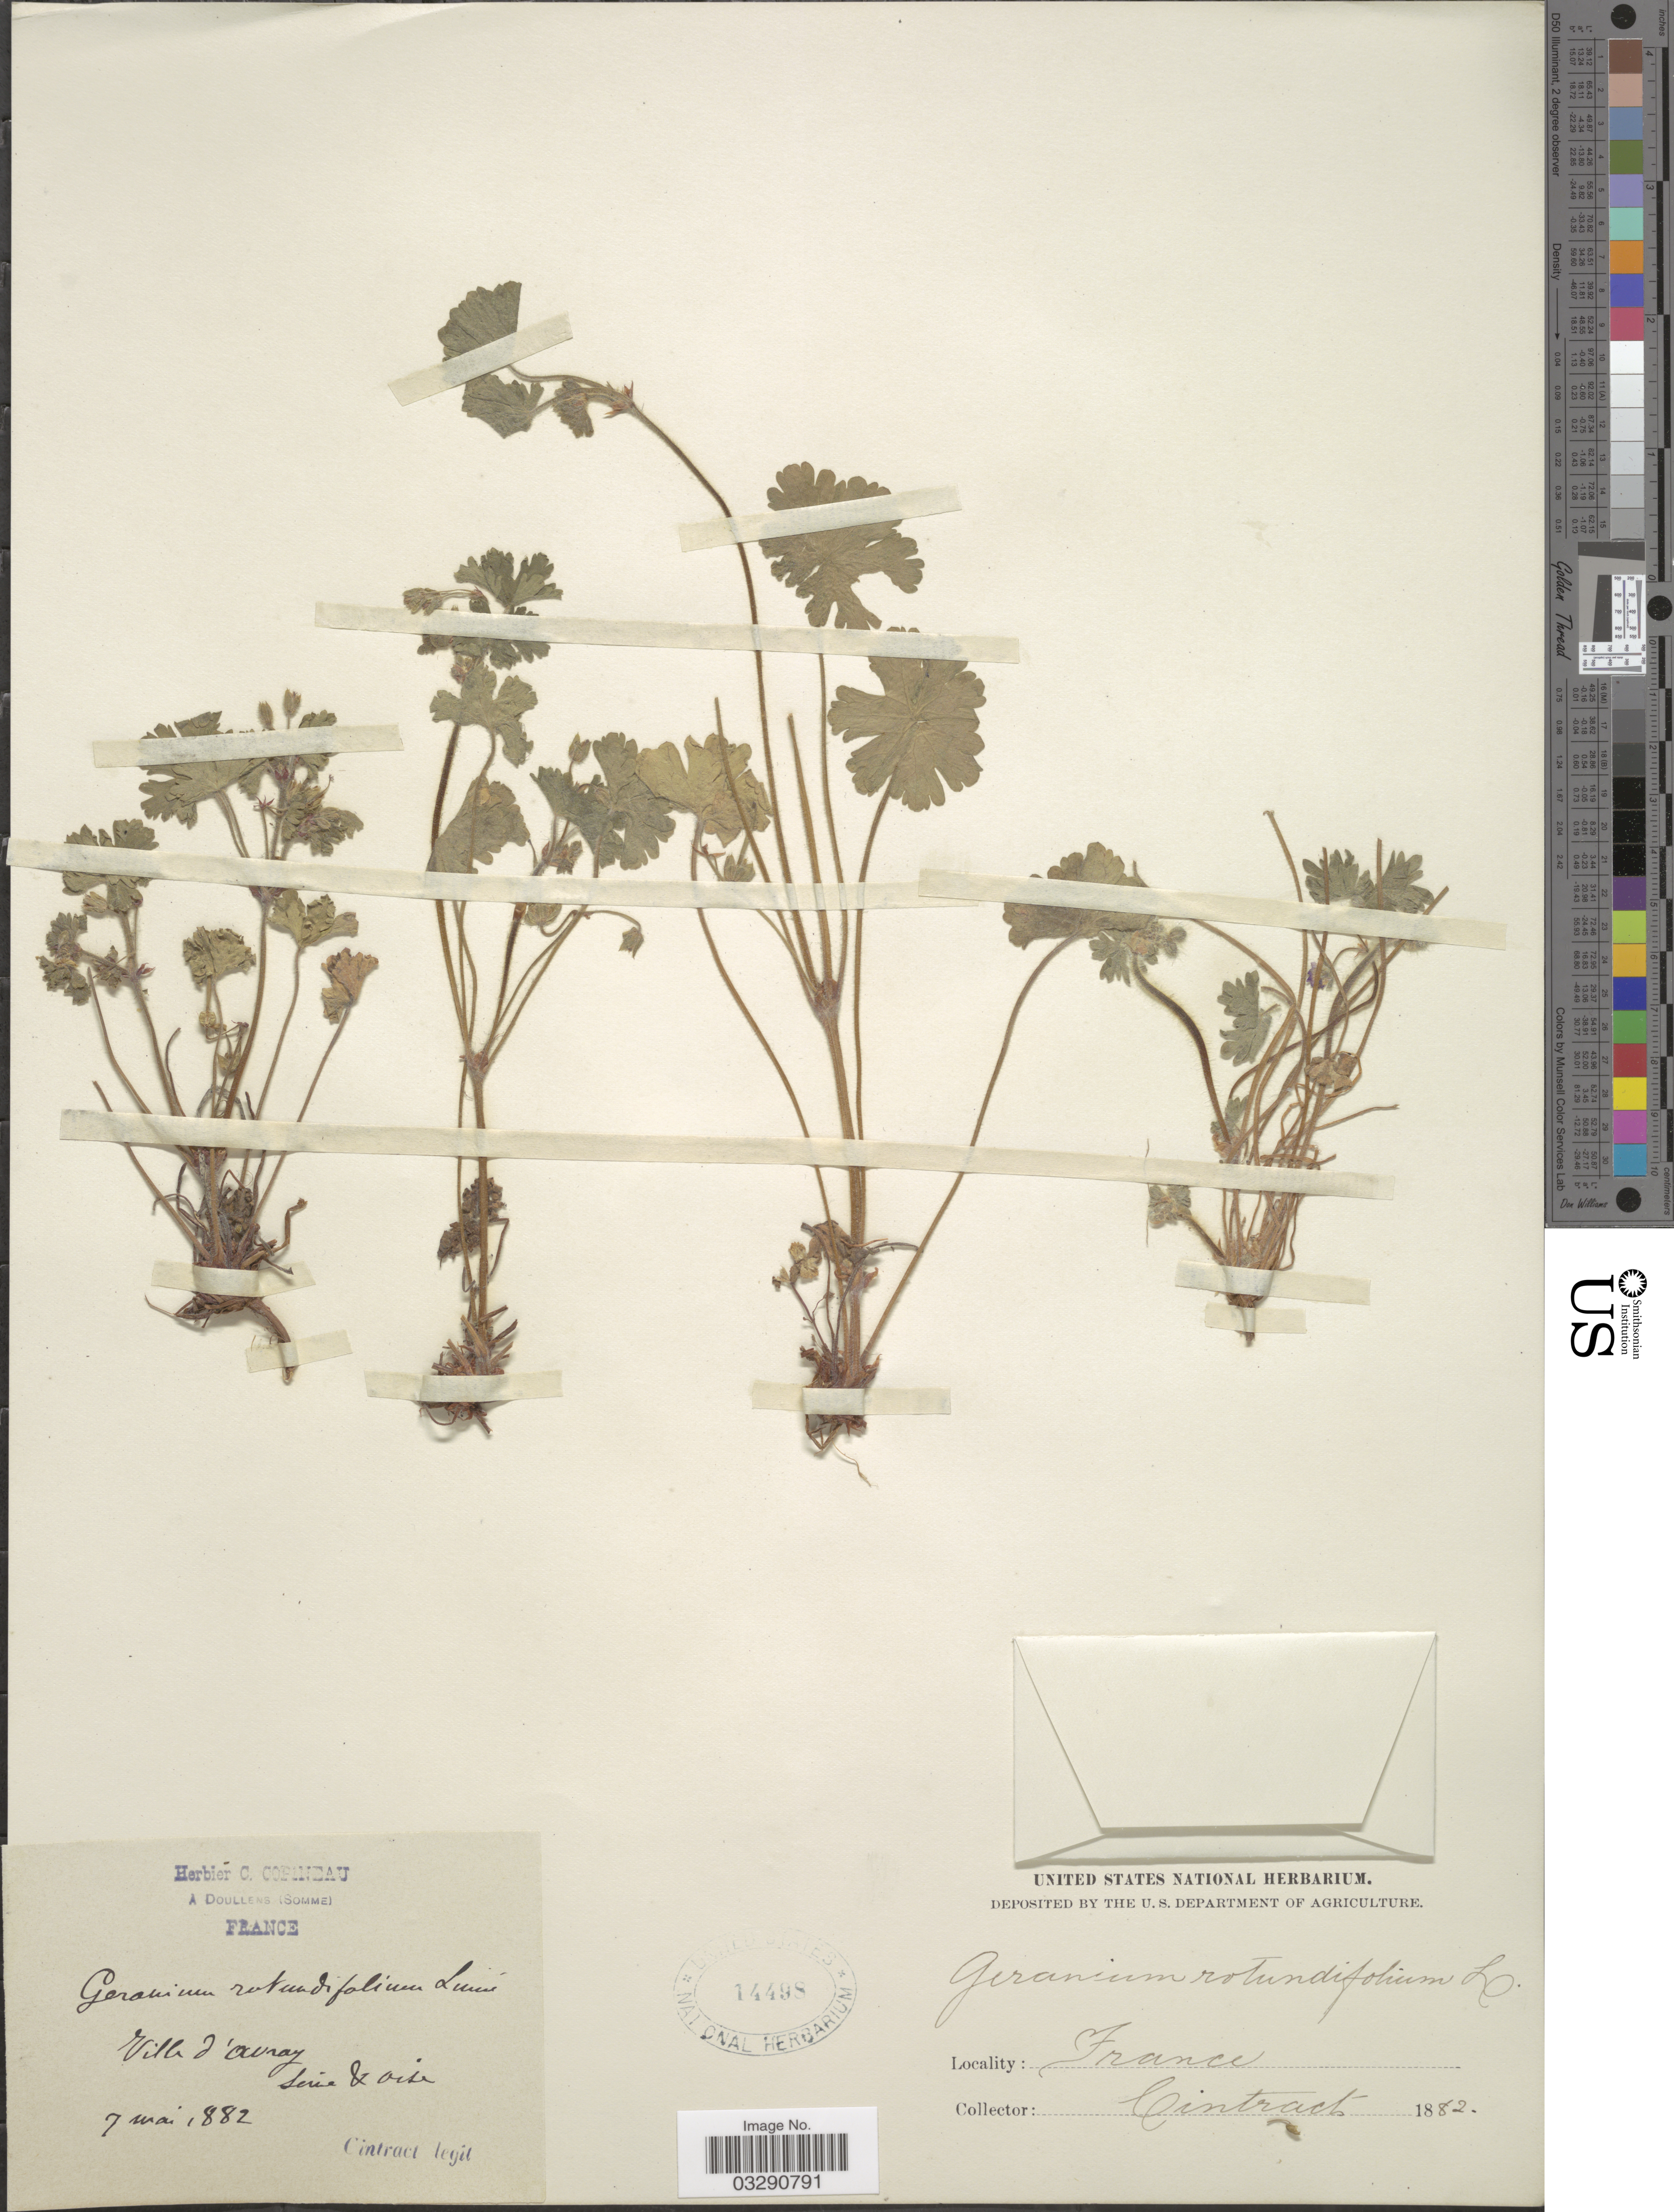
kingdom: Plantae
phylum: Tracheophyta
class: Magnoliopsida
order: Geraniales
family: Geraniaceae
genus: Geranium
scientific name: Geranium rotundifolium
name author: L.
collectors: Cintract, --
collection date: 1882-05-07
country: France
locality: Ville d'Avray. Seine & Oise.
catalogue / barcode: US 14498